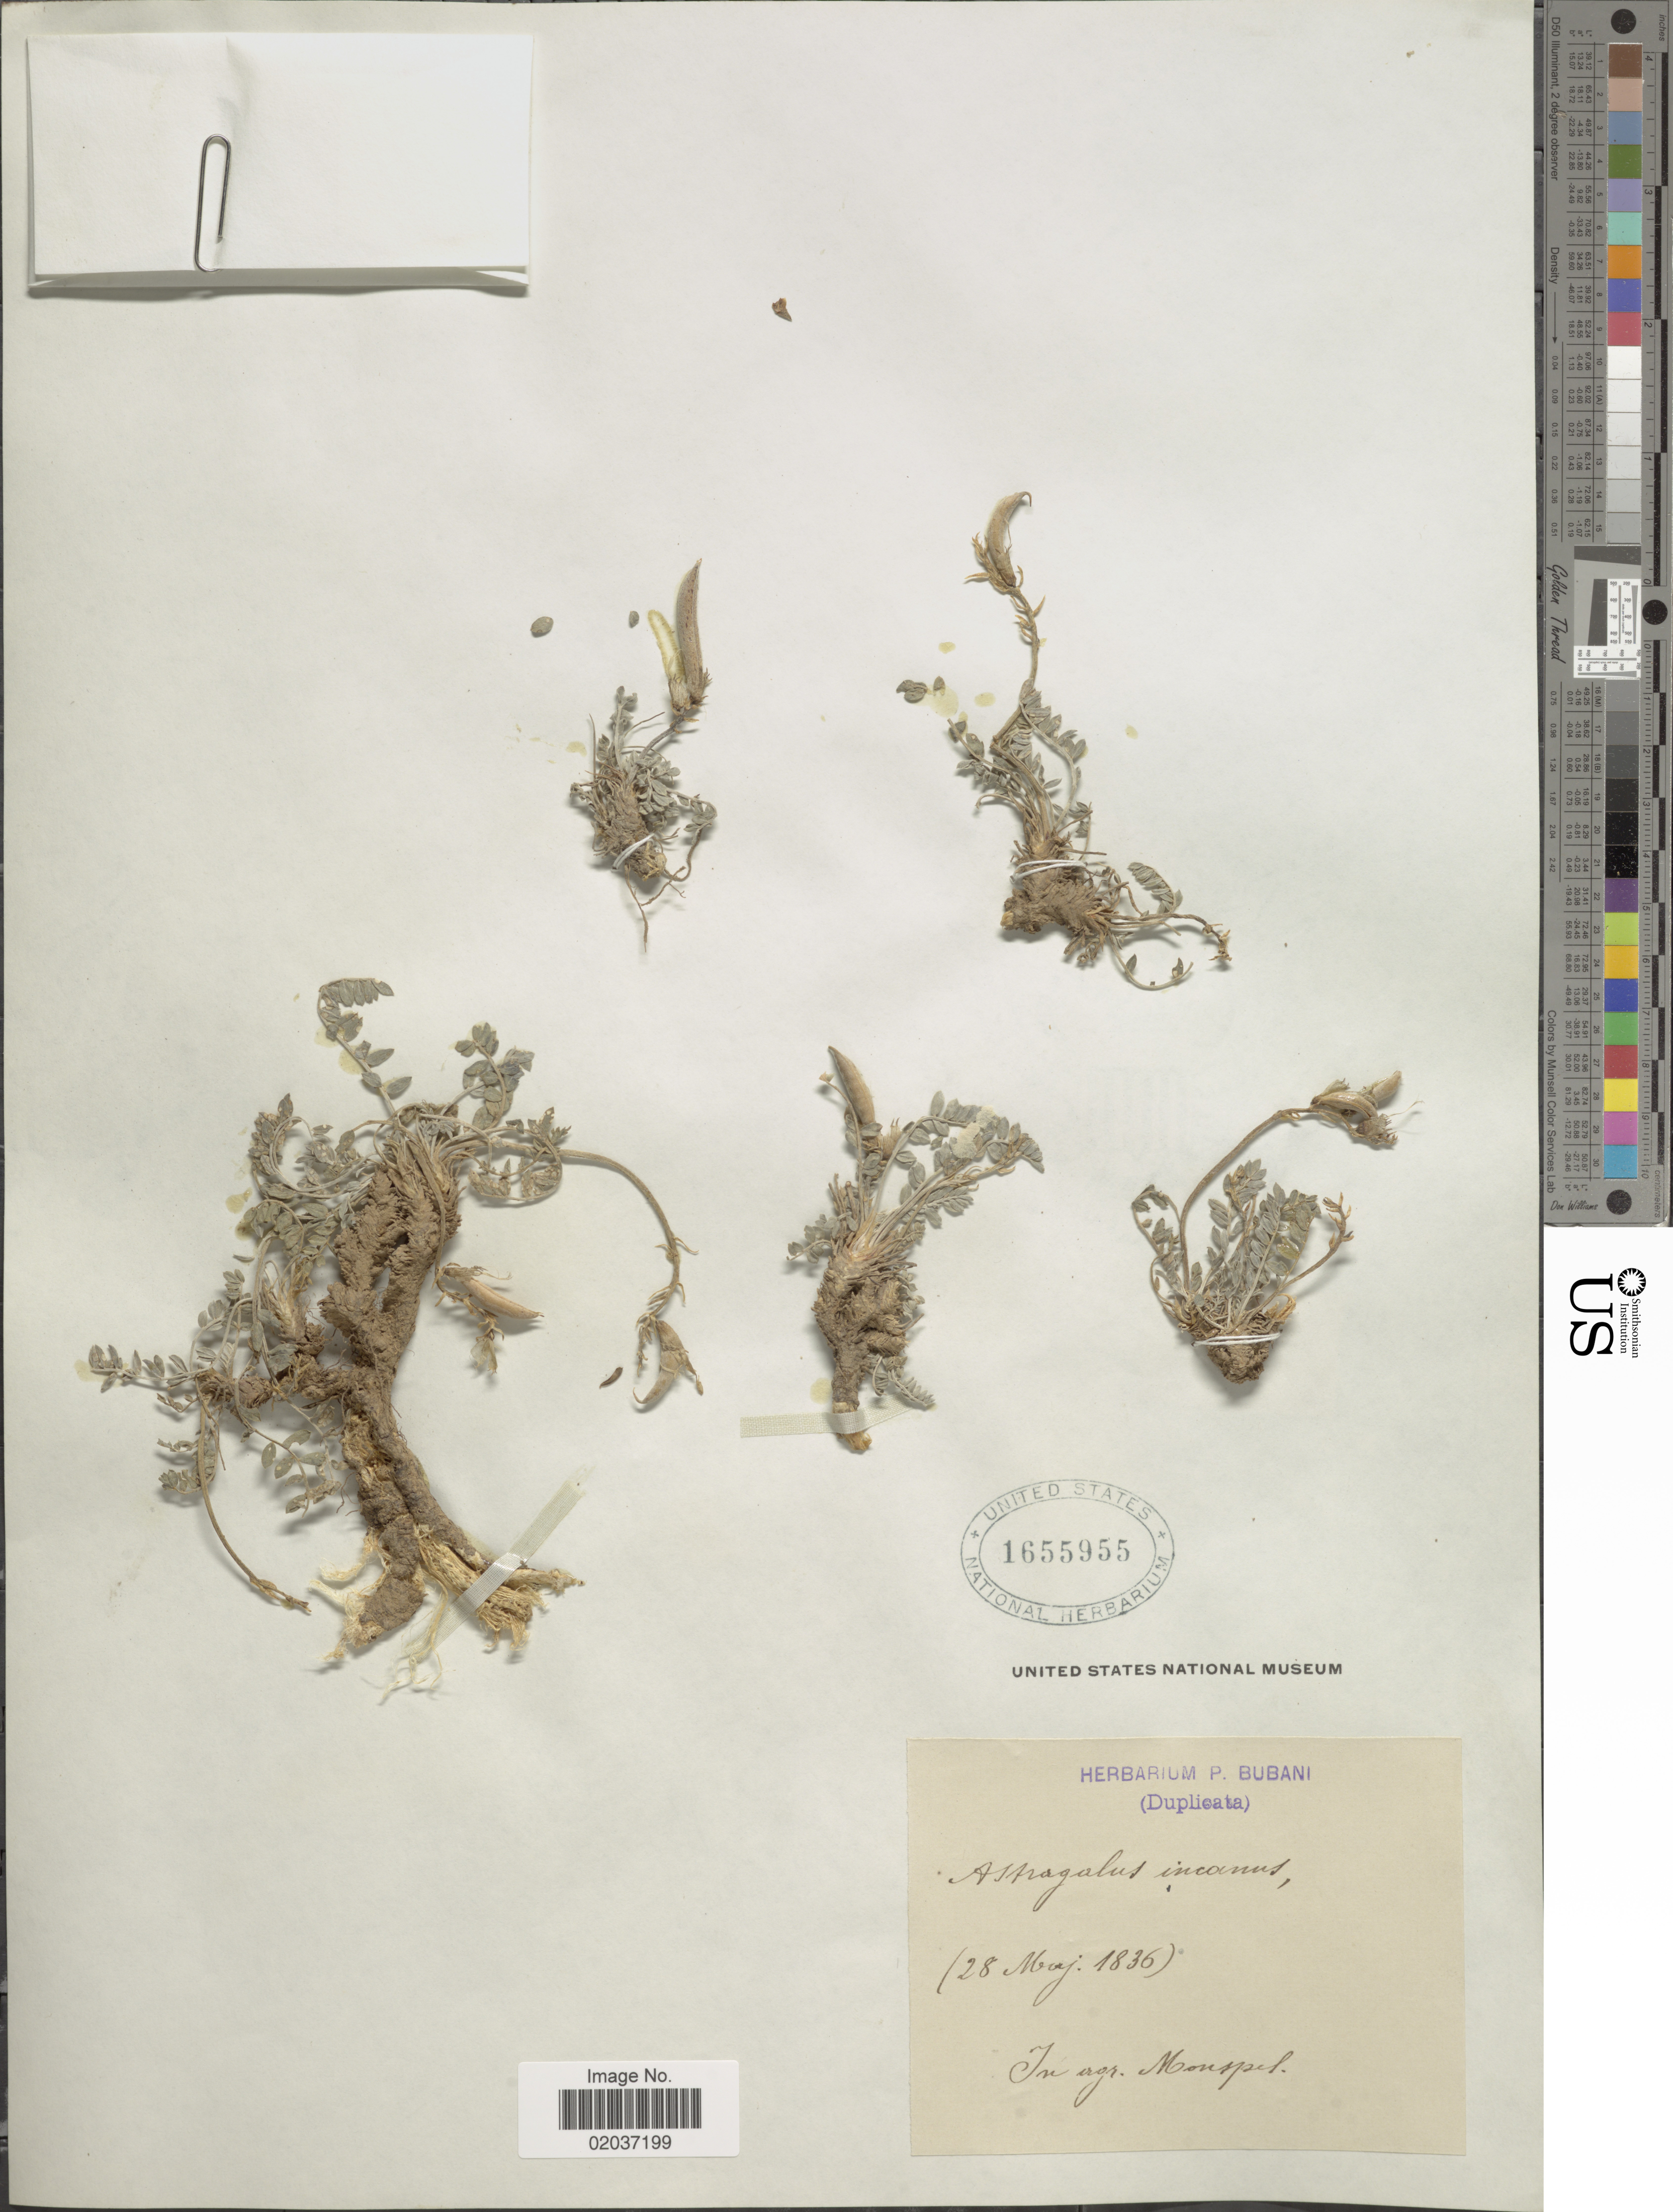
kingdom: Plantae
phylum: Tracheophyta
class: Magnoliopsida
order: Fabales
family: Fabaceae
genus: Astragalus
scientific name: Astragalus incanus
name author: L.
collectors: ex herb. P. Bubani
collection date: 1836-05-28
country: France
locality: In agr. Monspel.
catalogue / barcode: US 1655955